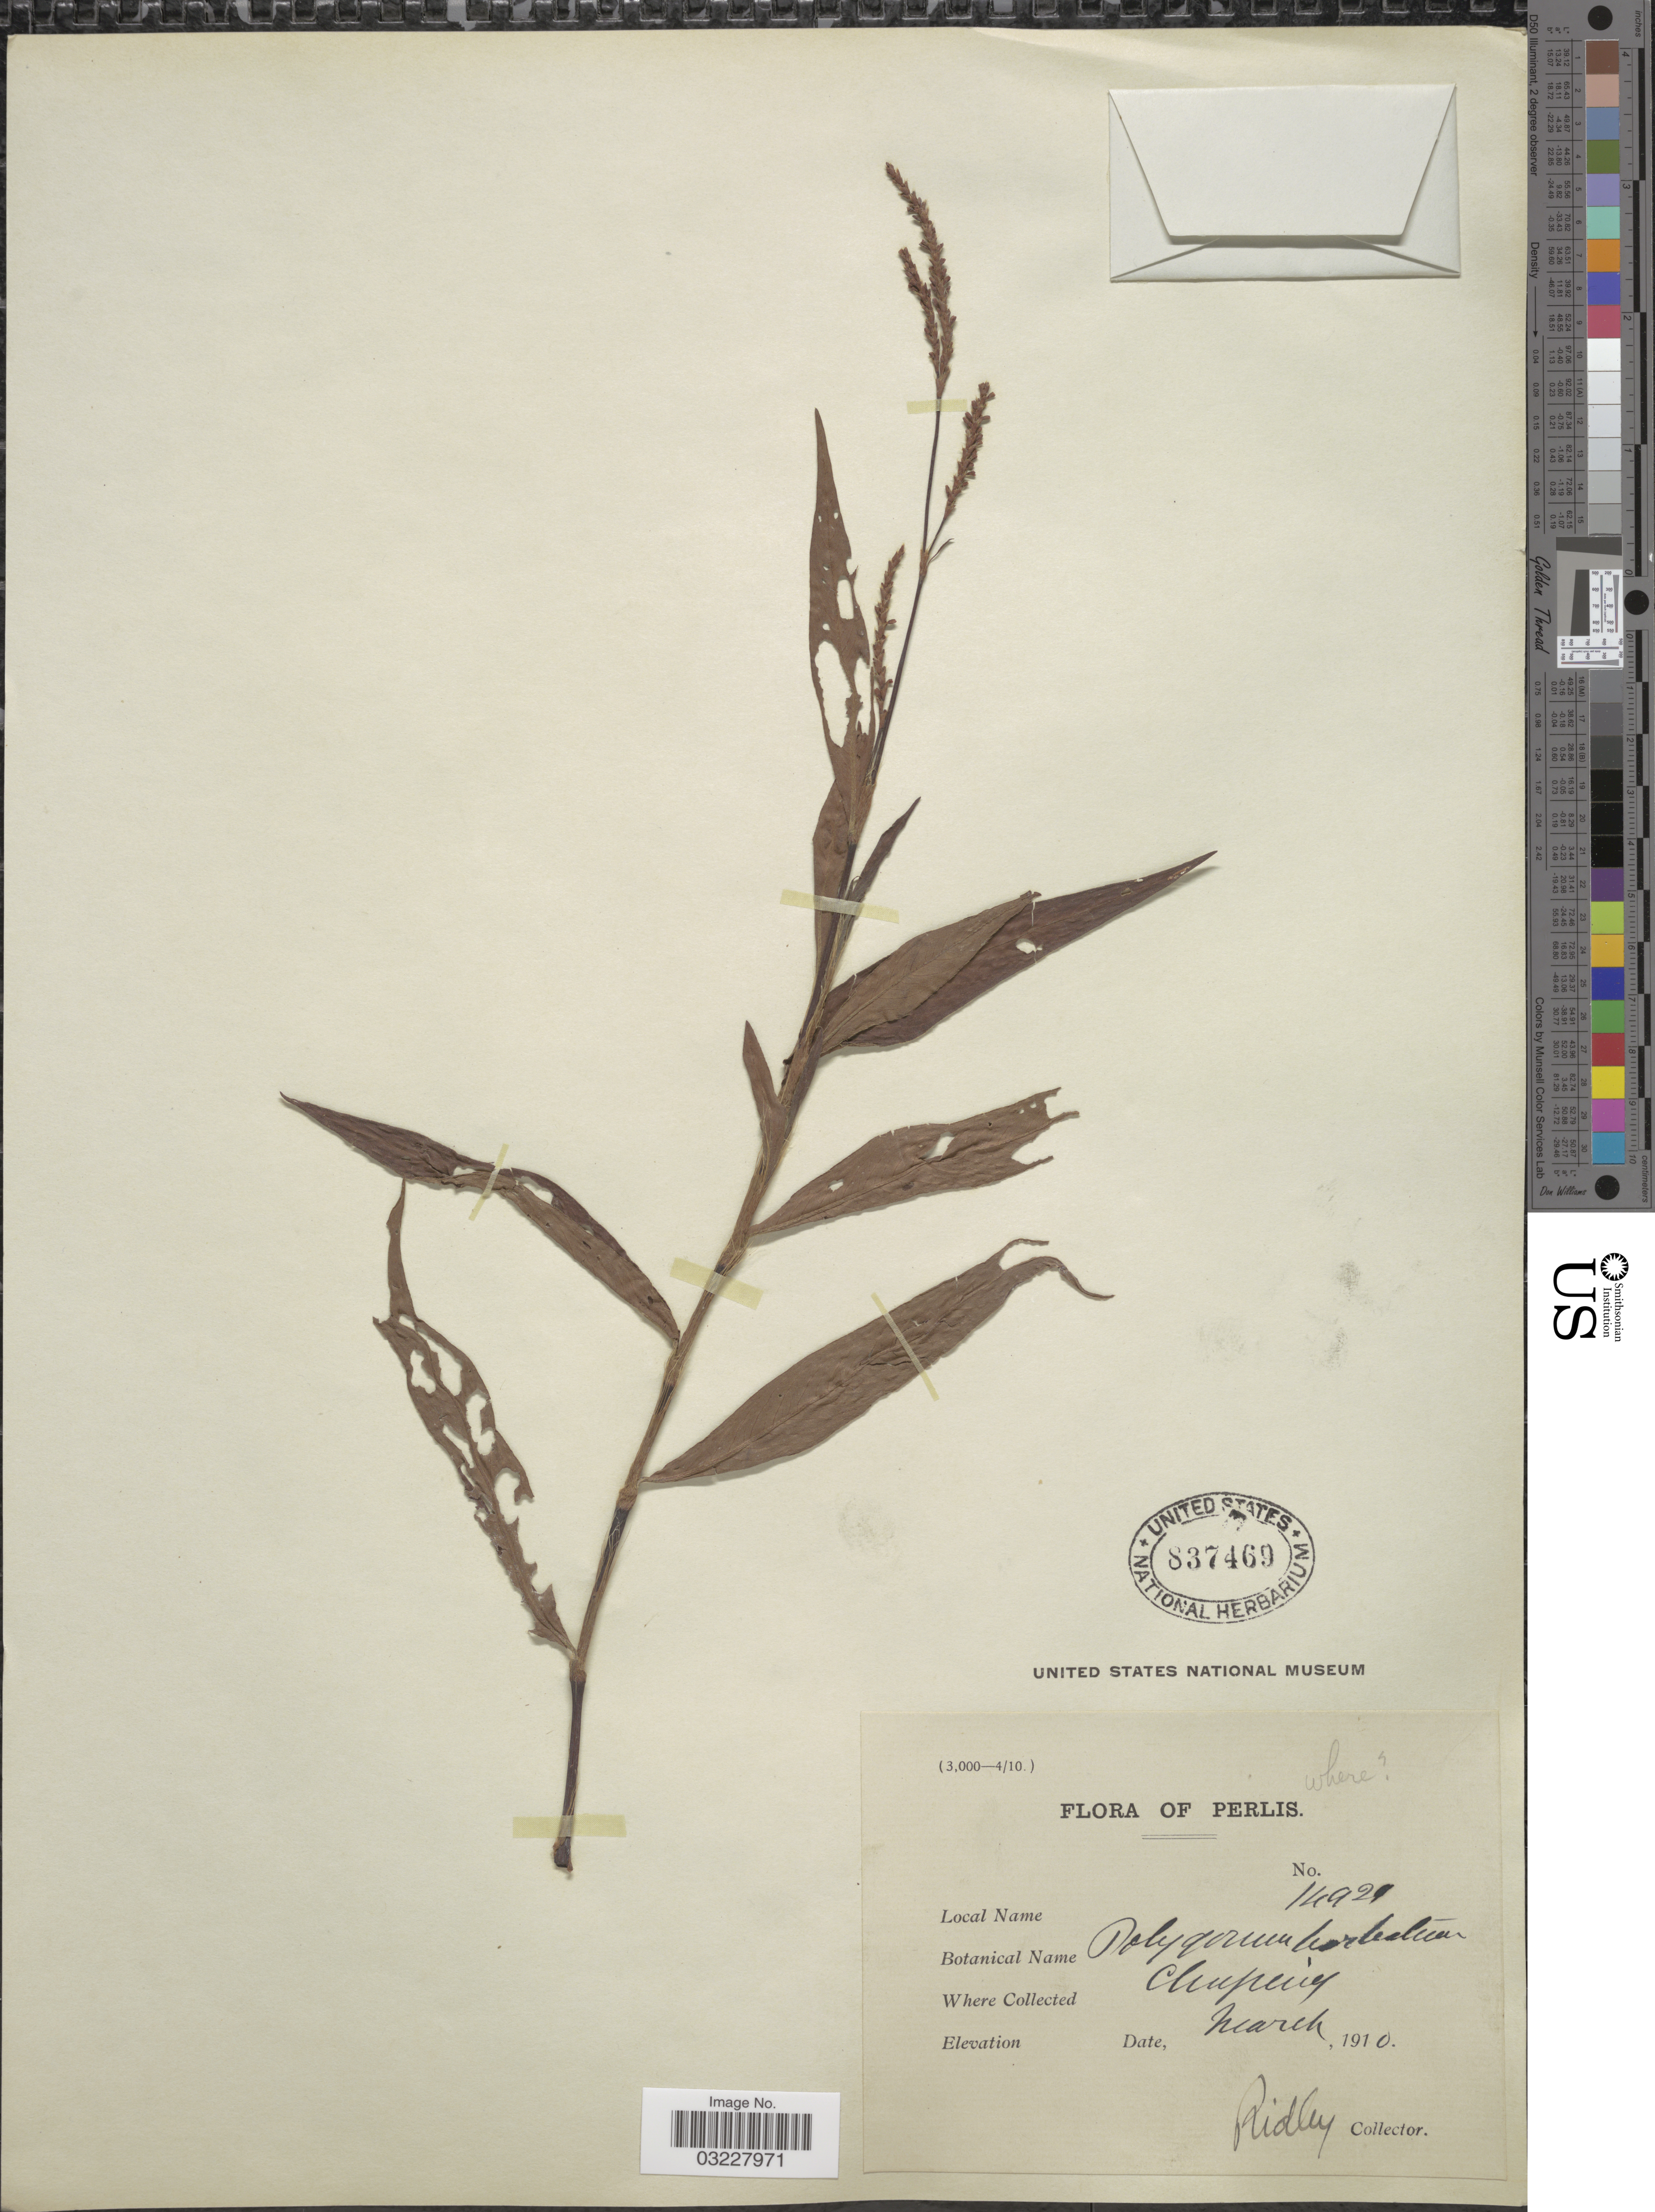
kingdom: Plantae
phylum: Tracheophyta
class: Magnoliopsida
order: Caryophyllales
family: Polygonaceae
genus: Polygonum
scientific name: Polygonum barbatum var. barbatum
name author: L.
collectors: -. Ridley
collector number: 14921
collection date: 1910-03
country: Malaysia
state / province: Perlis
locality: Chuping.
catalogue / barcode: US 837469